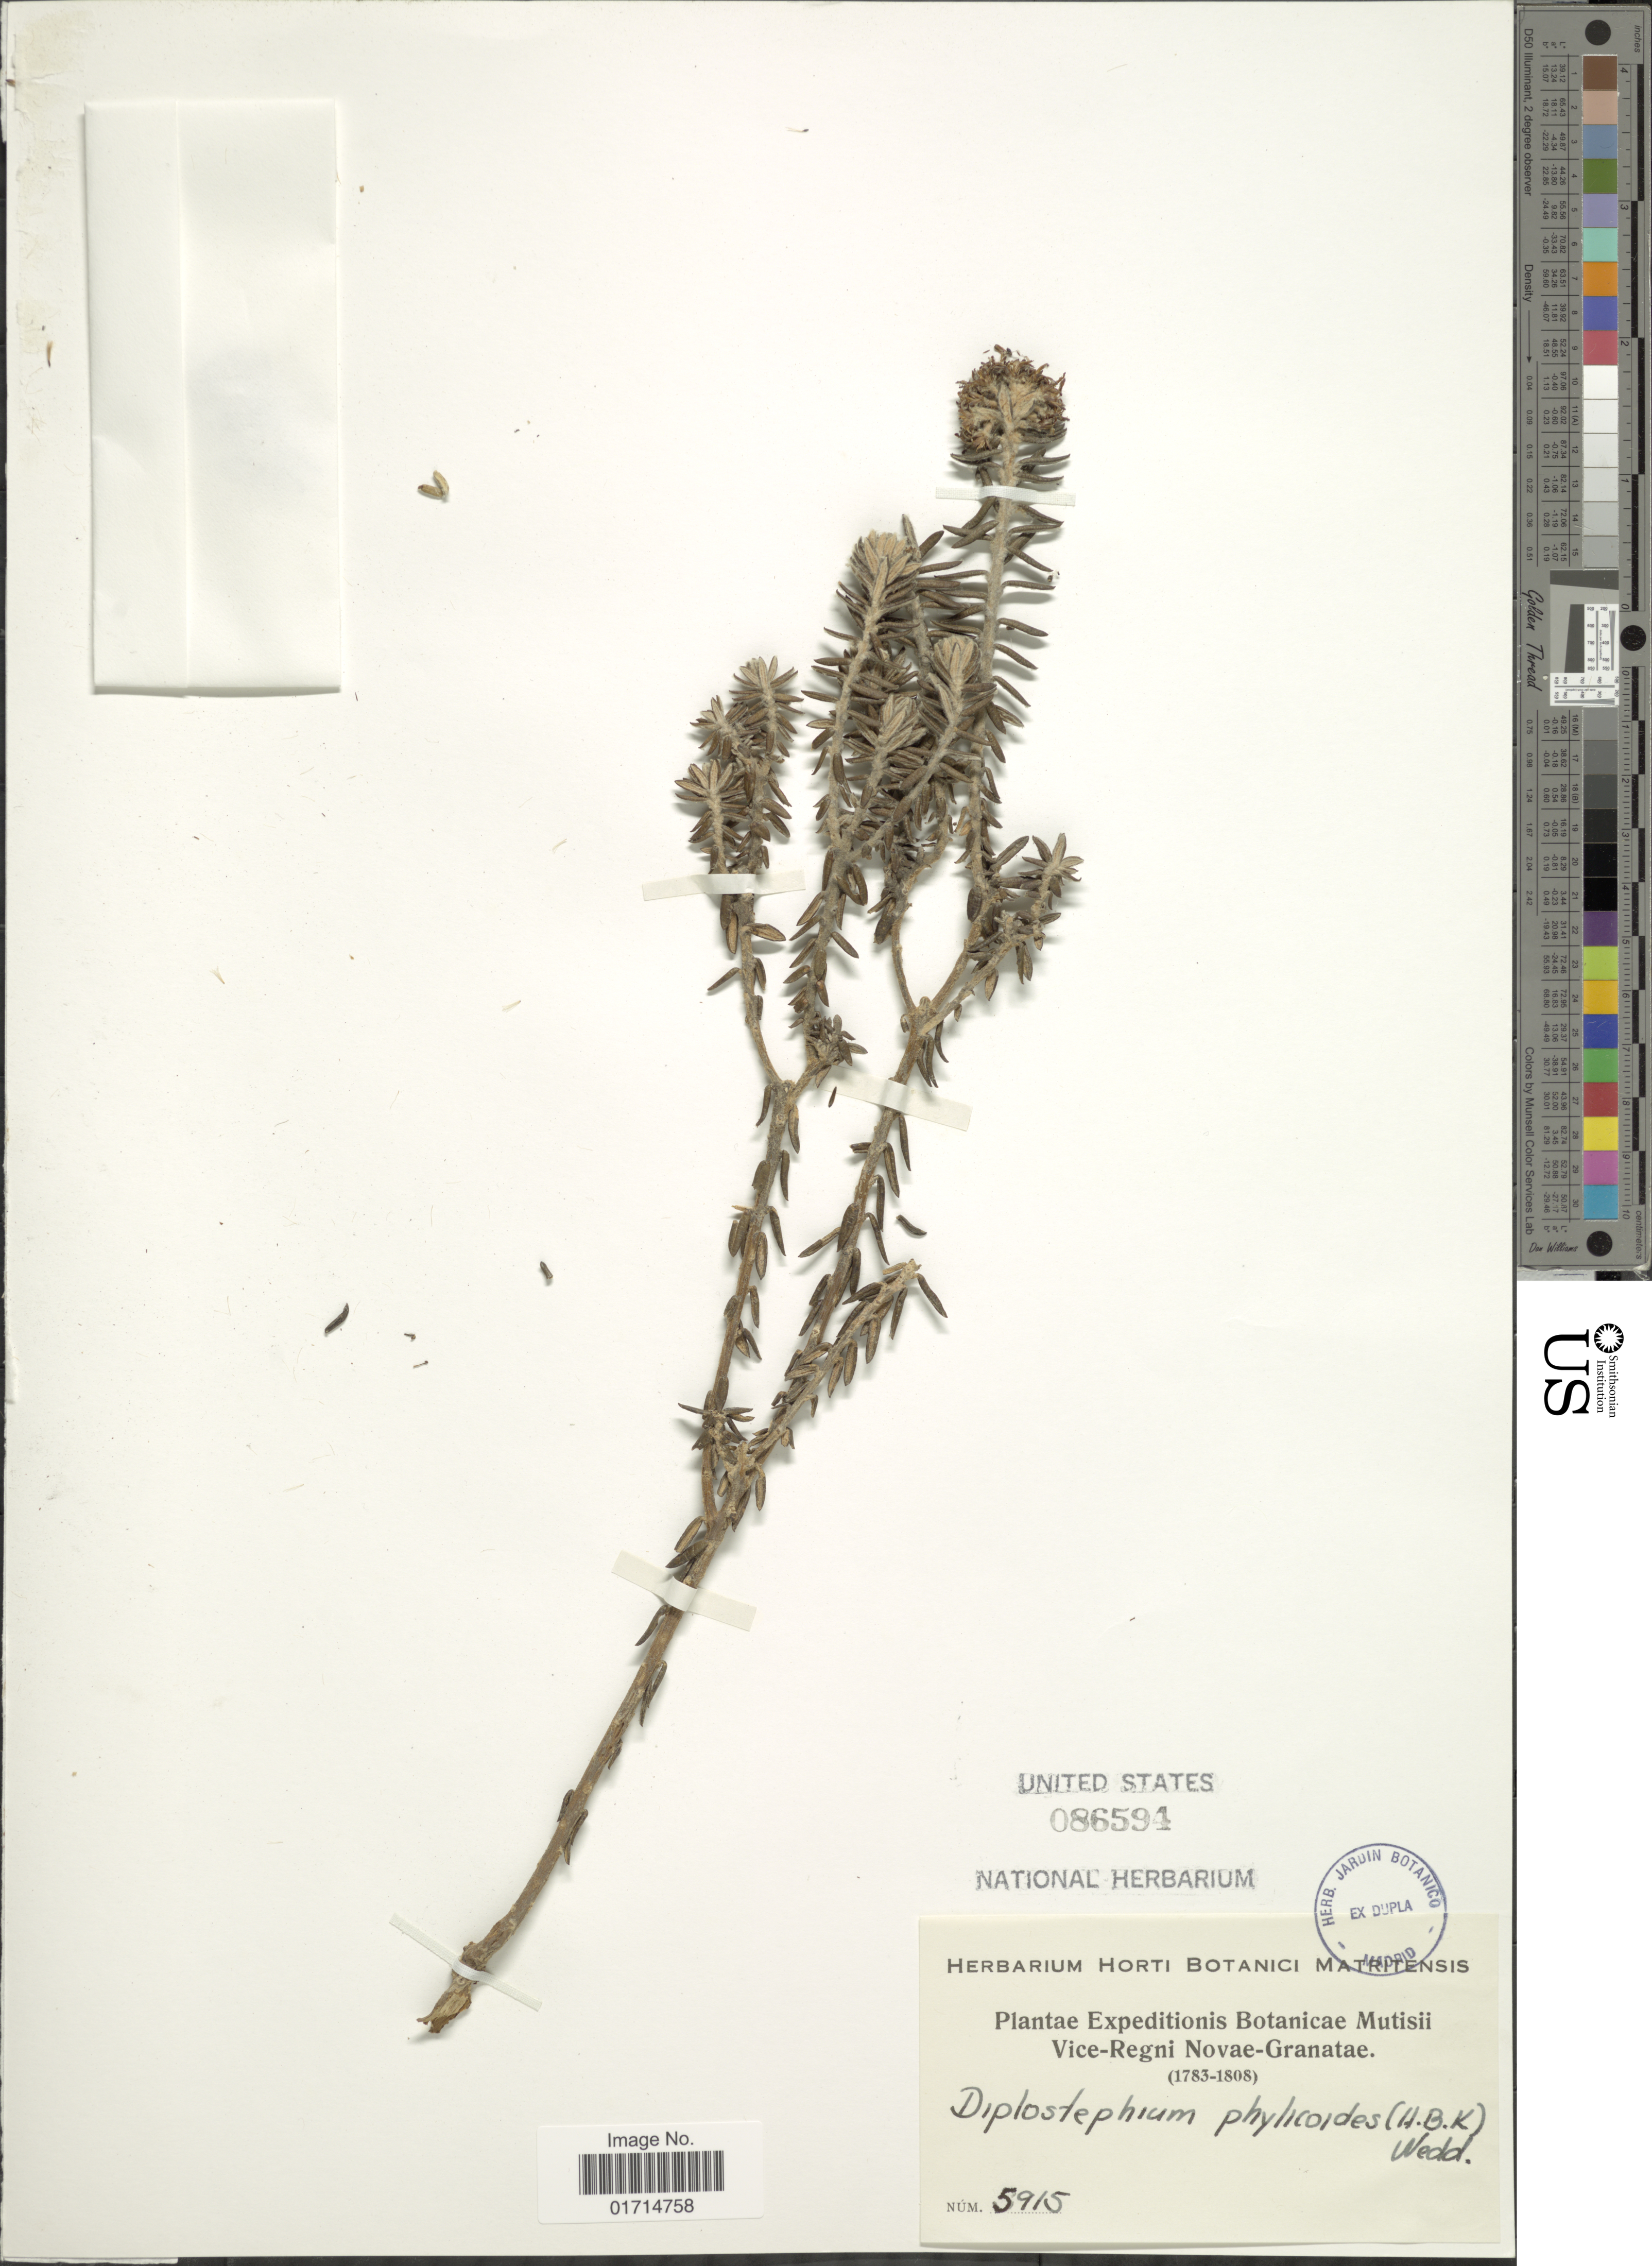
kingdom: Plantae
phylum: Tracheophyta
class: Magnoliopsida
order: Asterales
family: Asteraceae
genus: Diplostephium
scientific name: Diplostephium phylicoides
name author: (Kunth) Wedd.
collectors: Herbarium Horti Botanici Matritensis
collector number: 5915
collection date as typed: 1808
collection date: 1783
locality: Vice-Regni Novae-Granatae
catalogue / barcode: US 86594